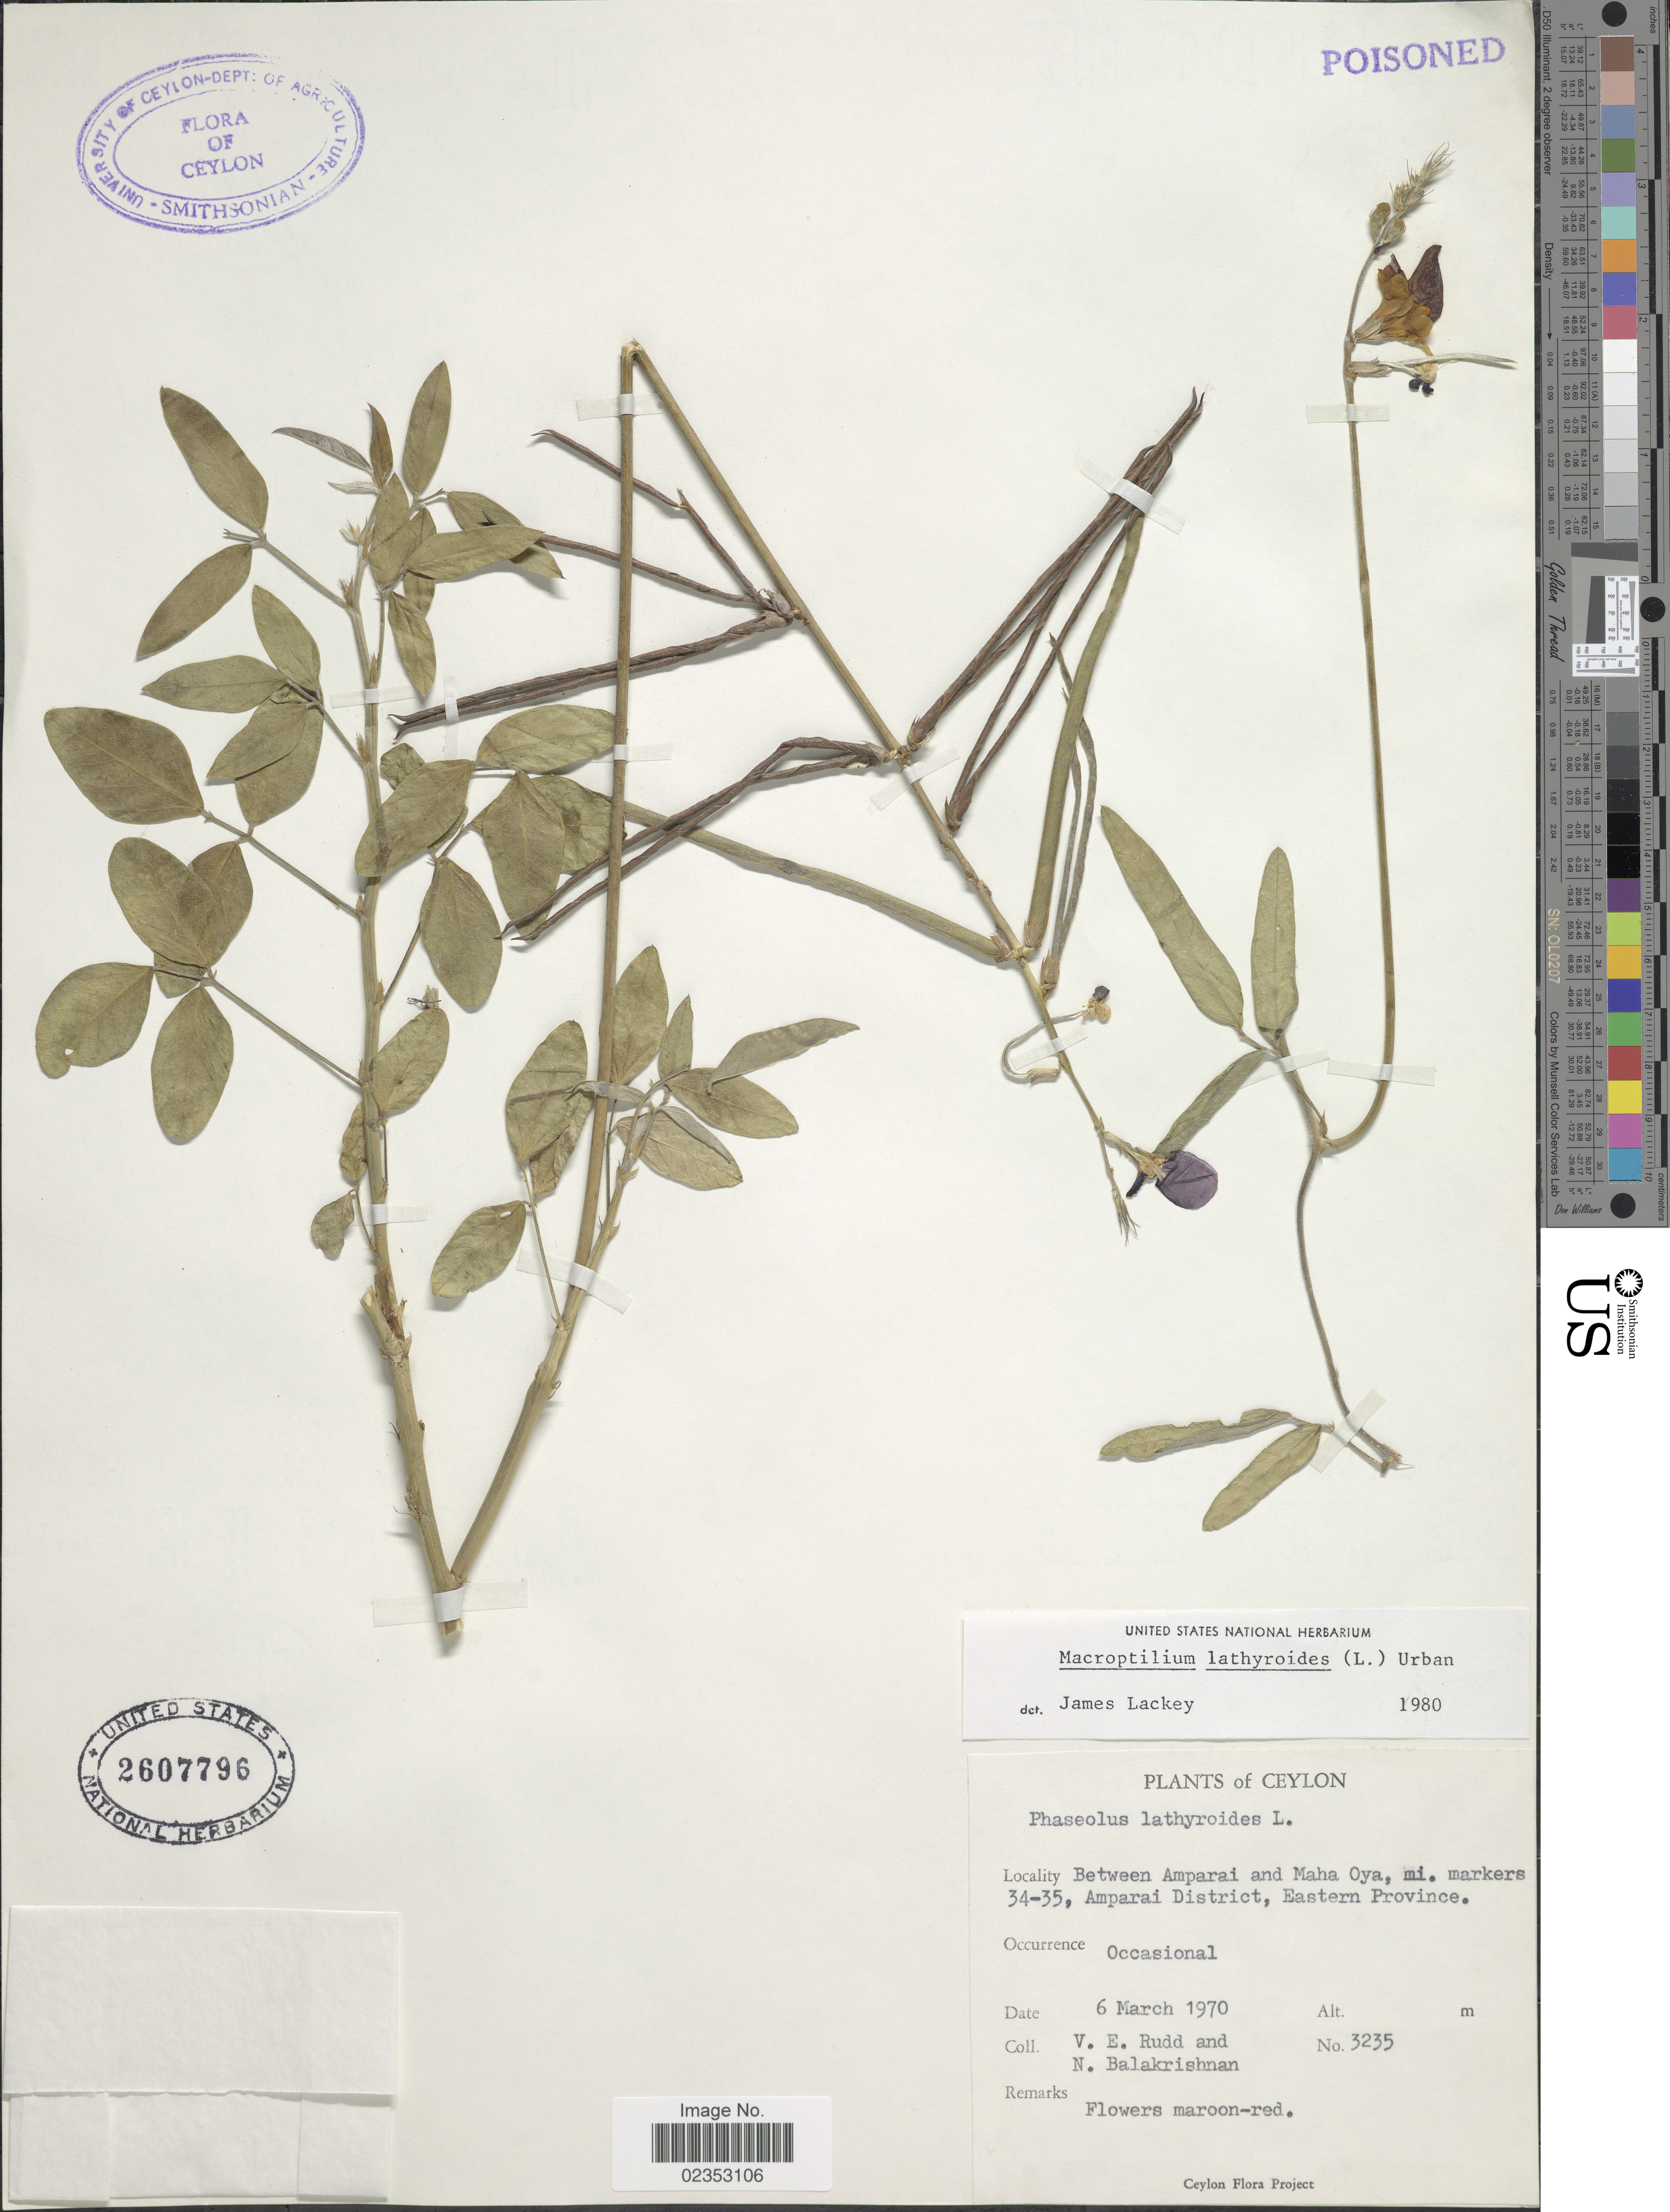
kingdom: Plantae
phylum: Tracheophyta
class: Magnoliopsida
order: Fabales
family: Fabaceae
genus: Macroptilium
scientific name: Macroptilium lathyroides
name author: (L.) Urb.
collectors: V. E. Rudd & N. Balakrishnan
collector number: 3235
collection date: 1970-03-06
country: Sri Lanka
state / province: Eastern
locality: Ceylon, Between Amparai and Maha Oya, mi markers 34-35, Amparai District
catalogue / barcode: US 2607796